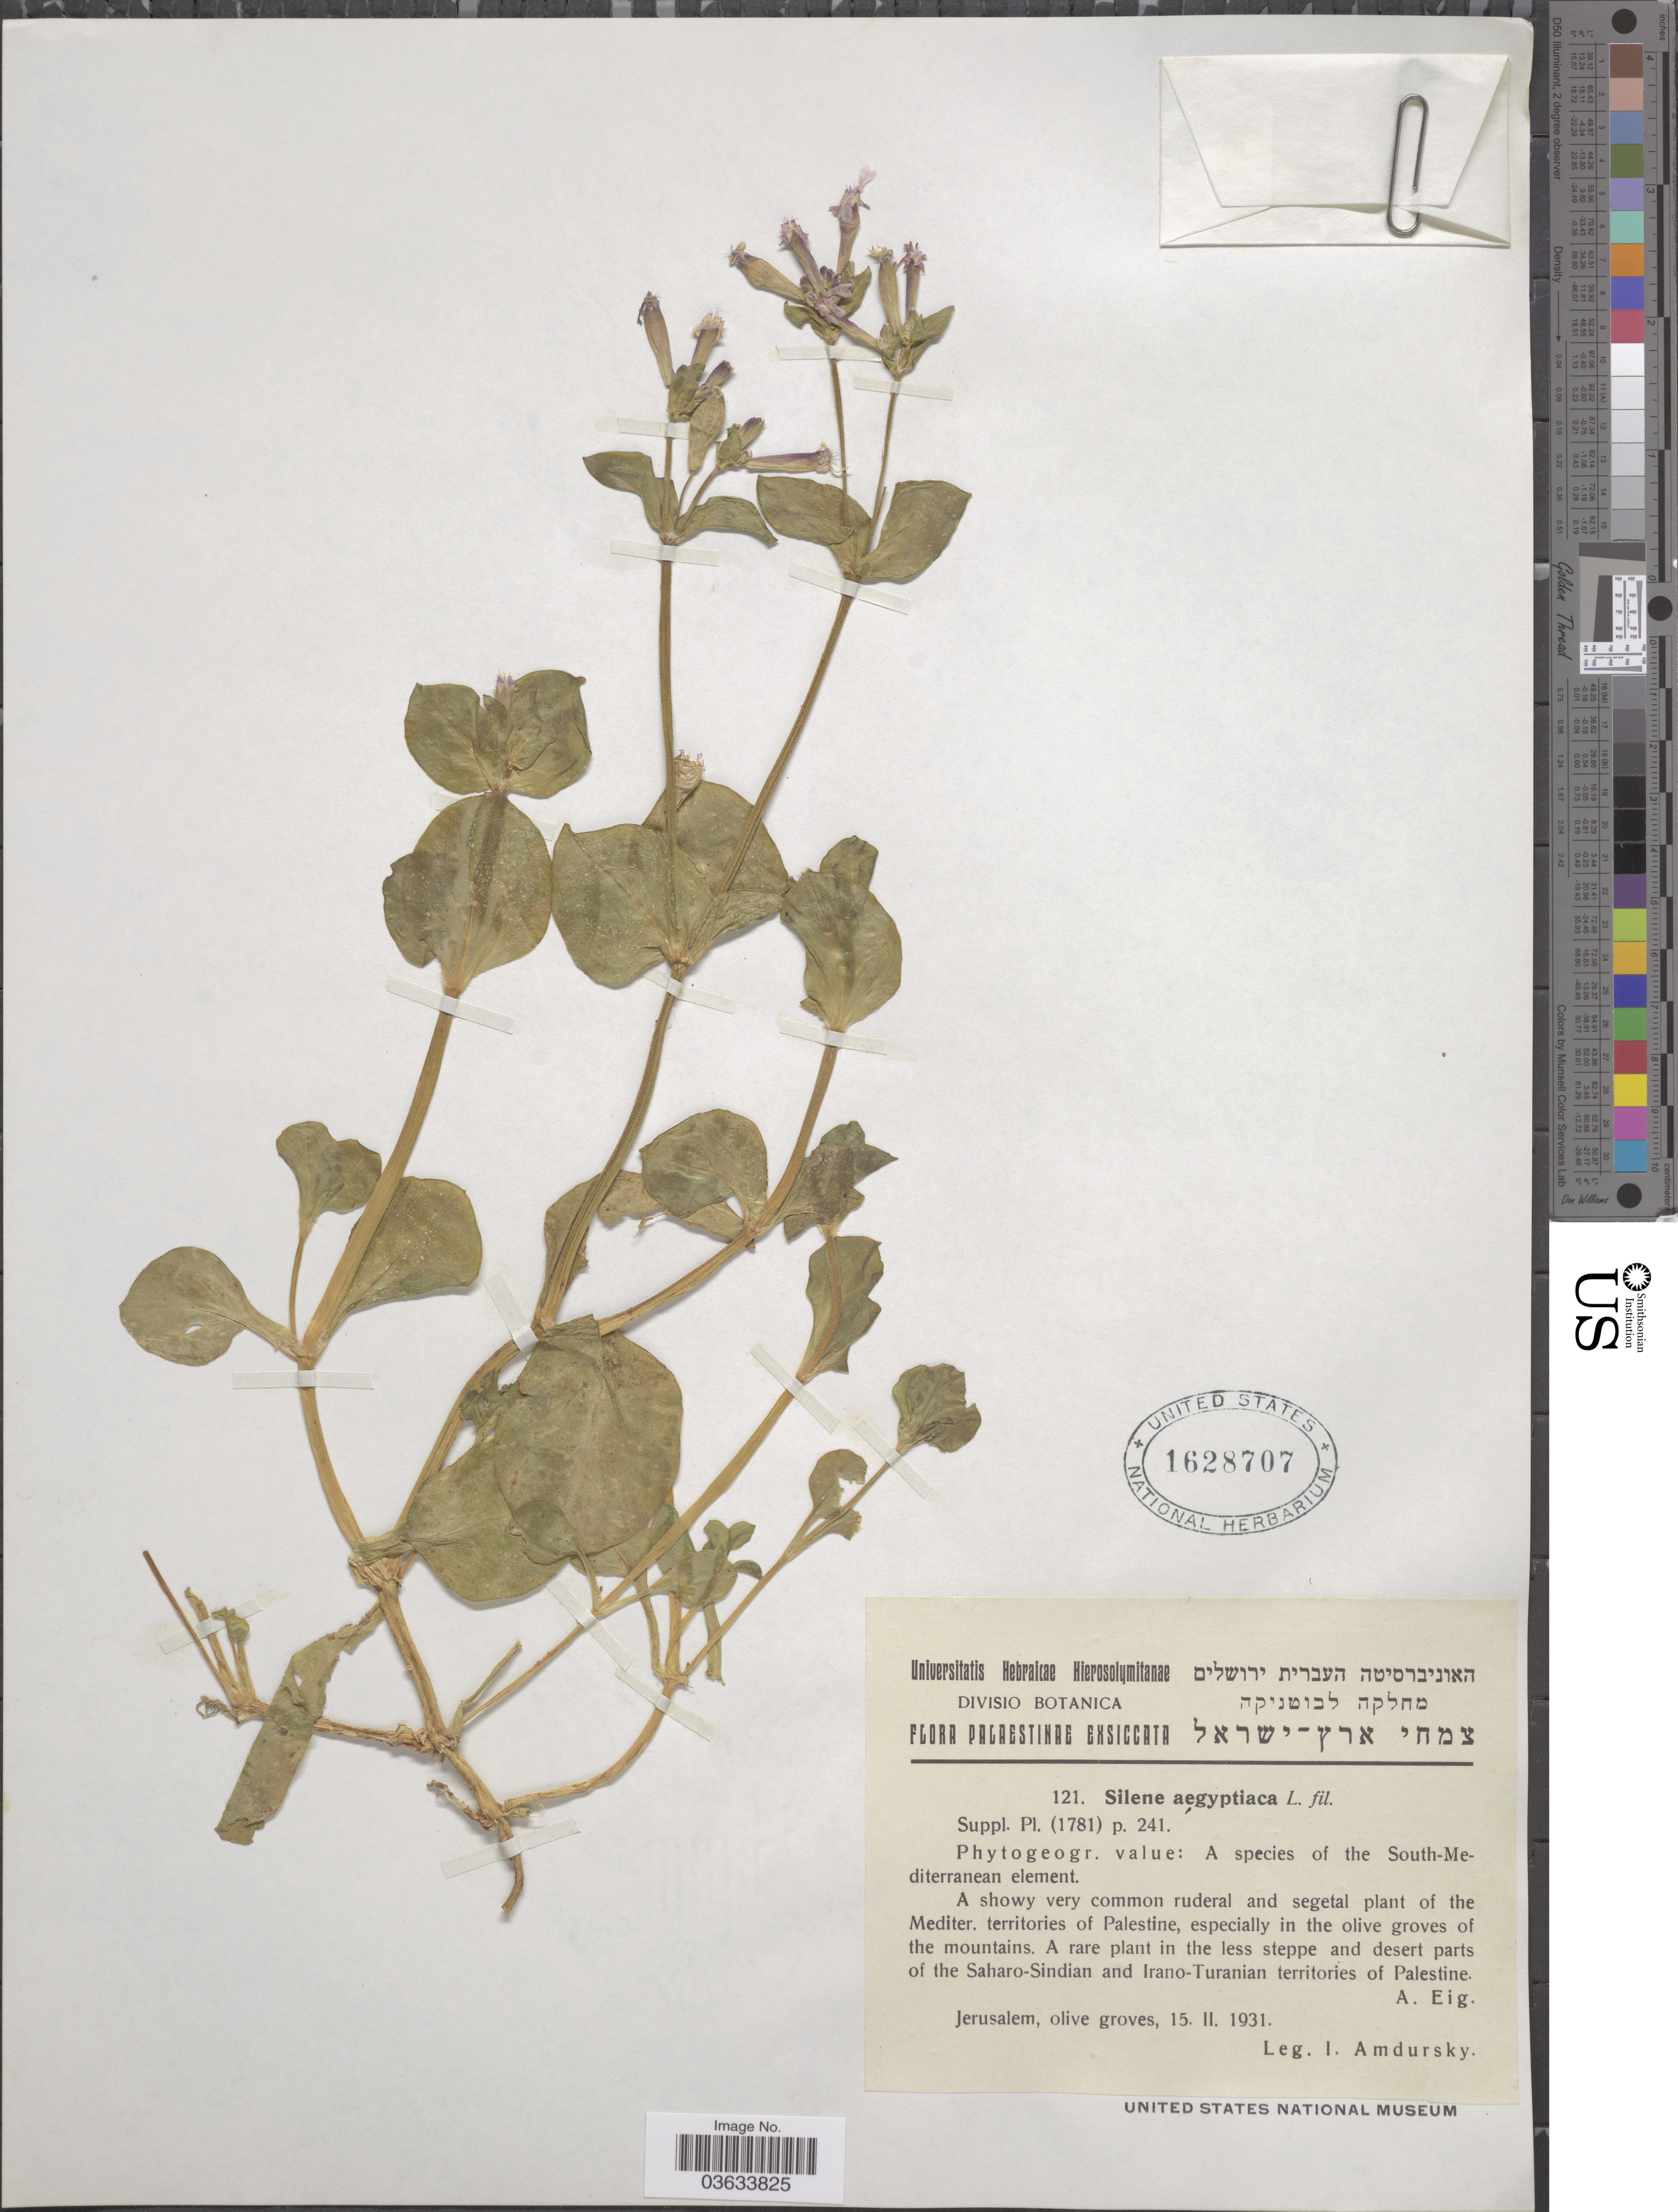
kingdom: Plantae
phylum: Tracheophyta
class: Magnoliopsida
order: Caryophyllales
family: Caryophyllaceae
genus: Silene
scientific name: Silene aegyptiaca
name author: (L.) L. f.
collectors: I. Amdursky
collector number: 121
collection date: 1931-02-15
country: Israel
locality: Palaestinae. Jerusalem, olive groves.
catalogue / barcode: US 1628707